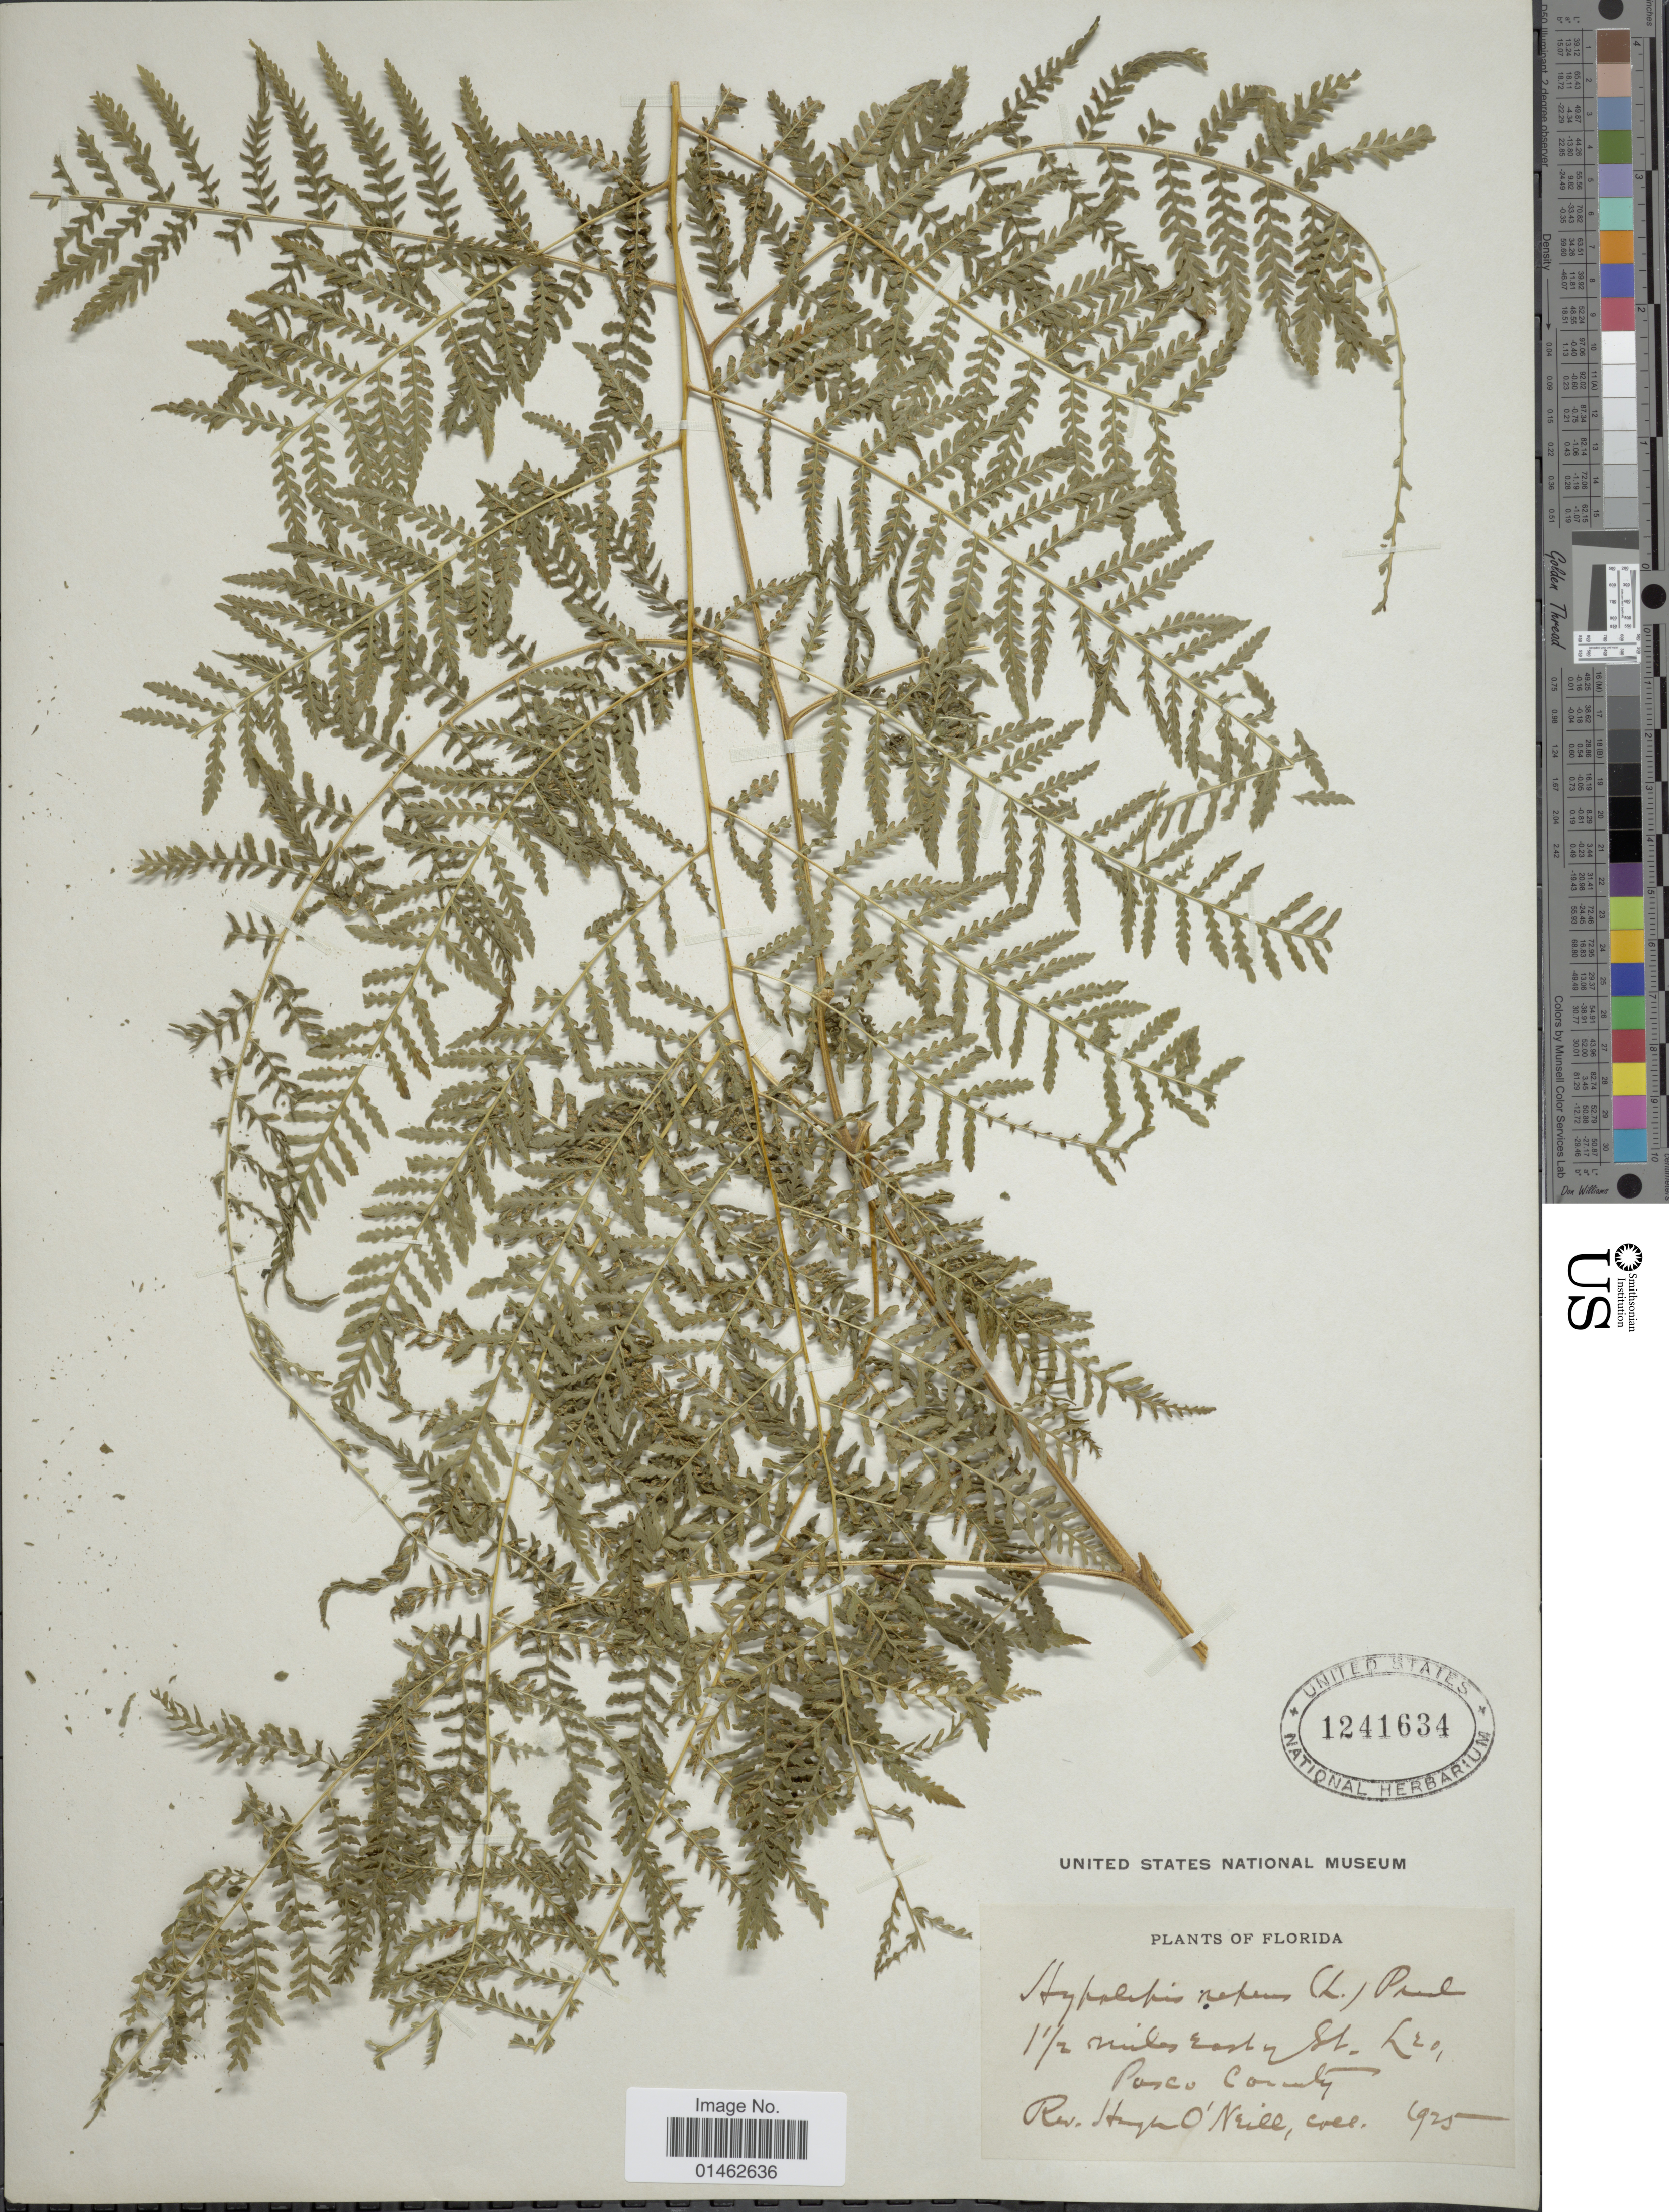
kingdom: Plantae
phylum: Tracheophyta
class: Polypodiopsida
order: Polypodiales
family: Dennstaedtiaceae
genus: Hypolepis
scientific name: Hypolepis repens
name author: (L.) C. Presl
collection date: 1925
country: United States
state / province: Florida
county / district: Pasco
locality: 1½ miles East of St Leo.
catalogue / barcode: US 1241634